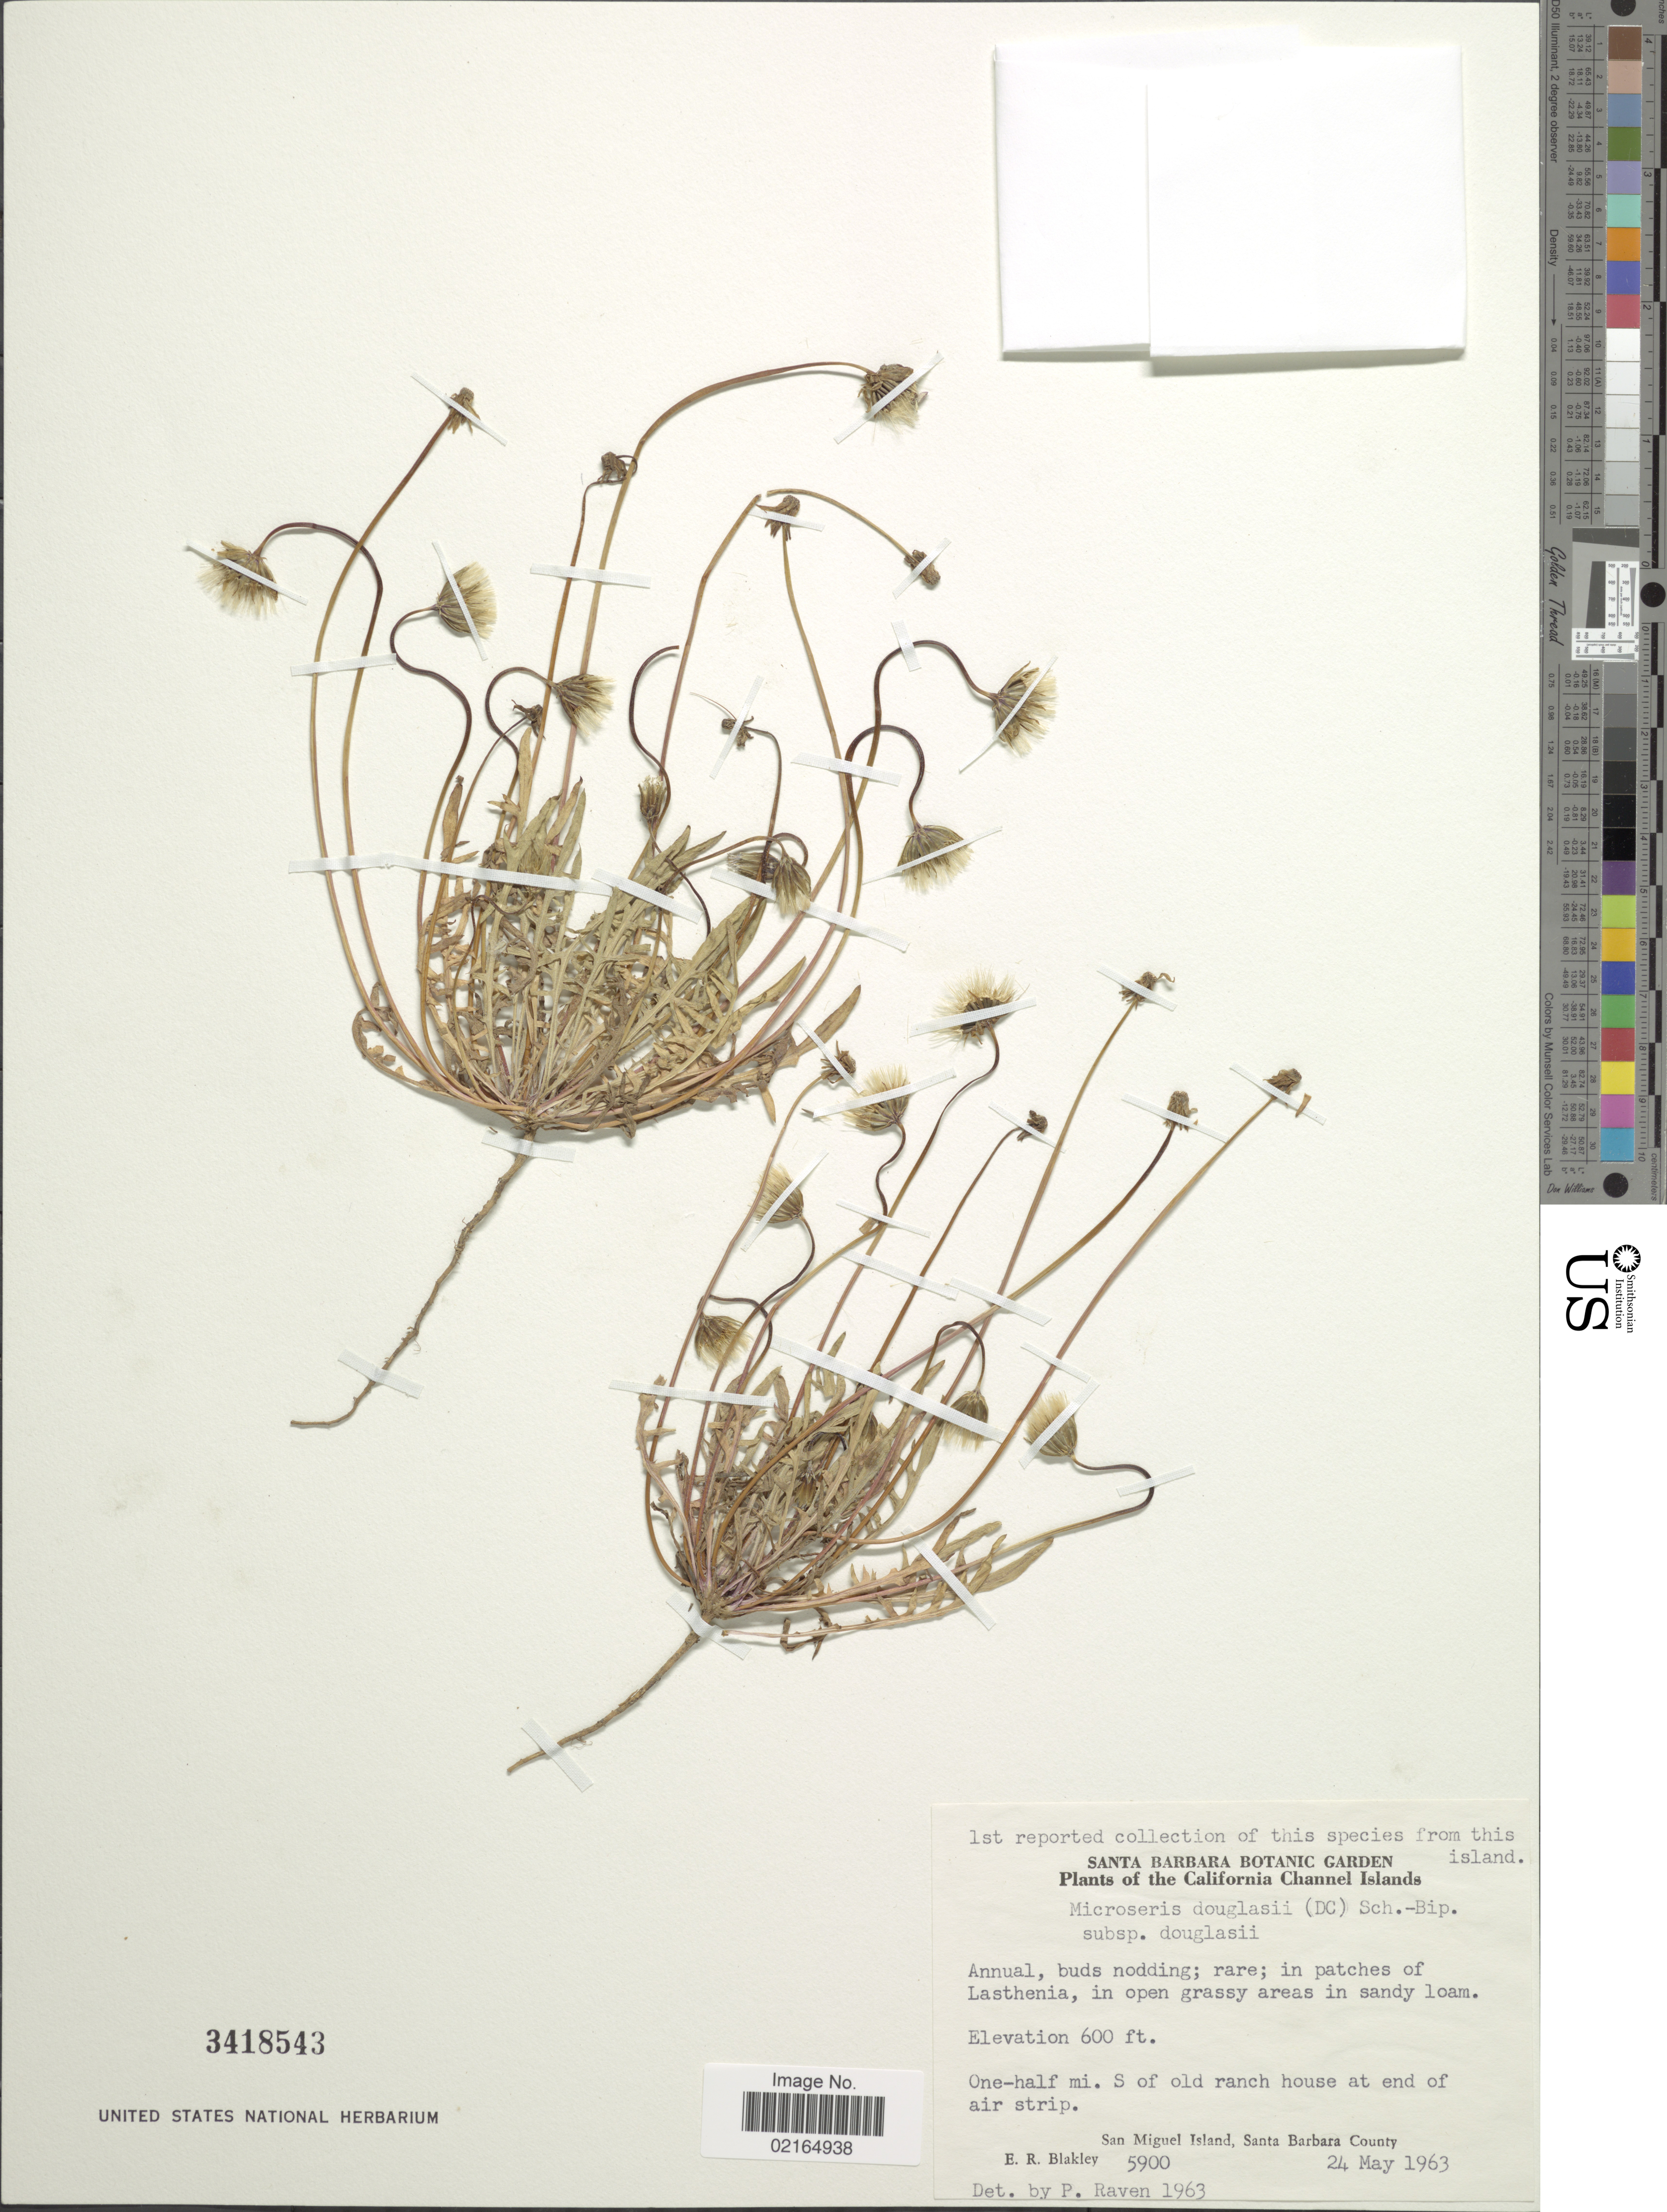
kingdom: Plantae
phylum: Tracheophyta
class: Magnoliopsida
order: Asterales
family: Asteraceae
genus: Microseris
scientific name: Microseris douglasii subsp. douglasii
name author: (DC.) Sch. Bip.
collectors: E. R. Blakley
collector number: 5900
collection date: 1963-05-24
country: United States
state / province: California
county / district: Santa Barbara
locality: California Channel Islands, one-half mi. S of old ranch house at end of air strip, San Miguel Island, Santa Barbara County.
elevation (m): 183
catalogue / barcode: US 3418543